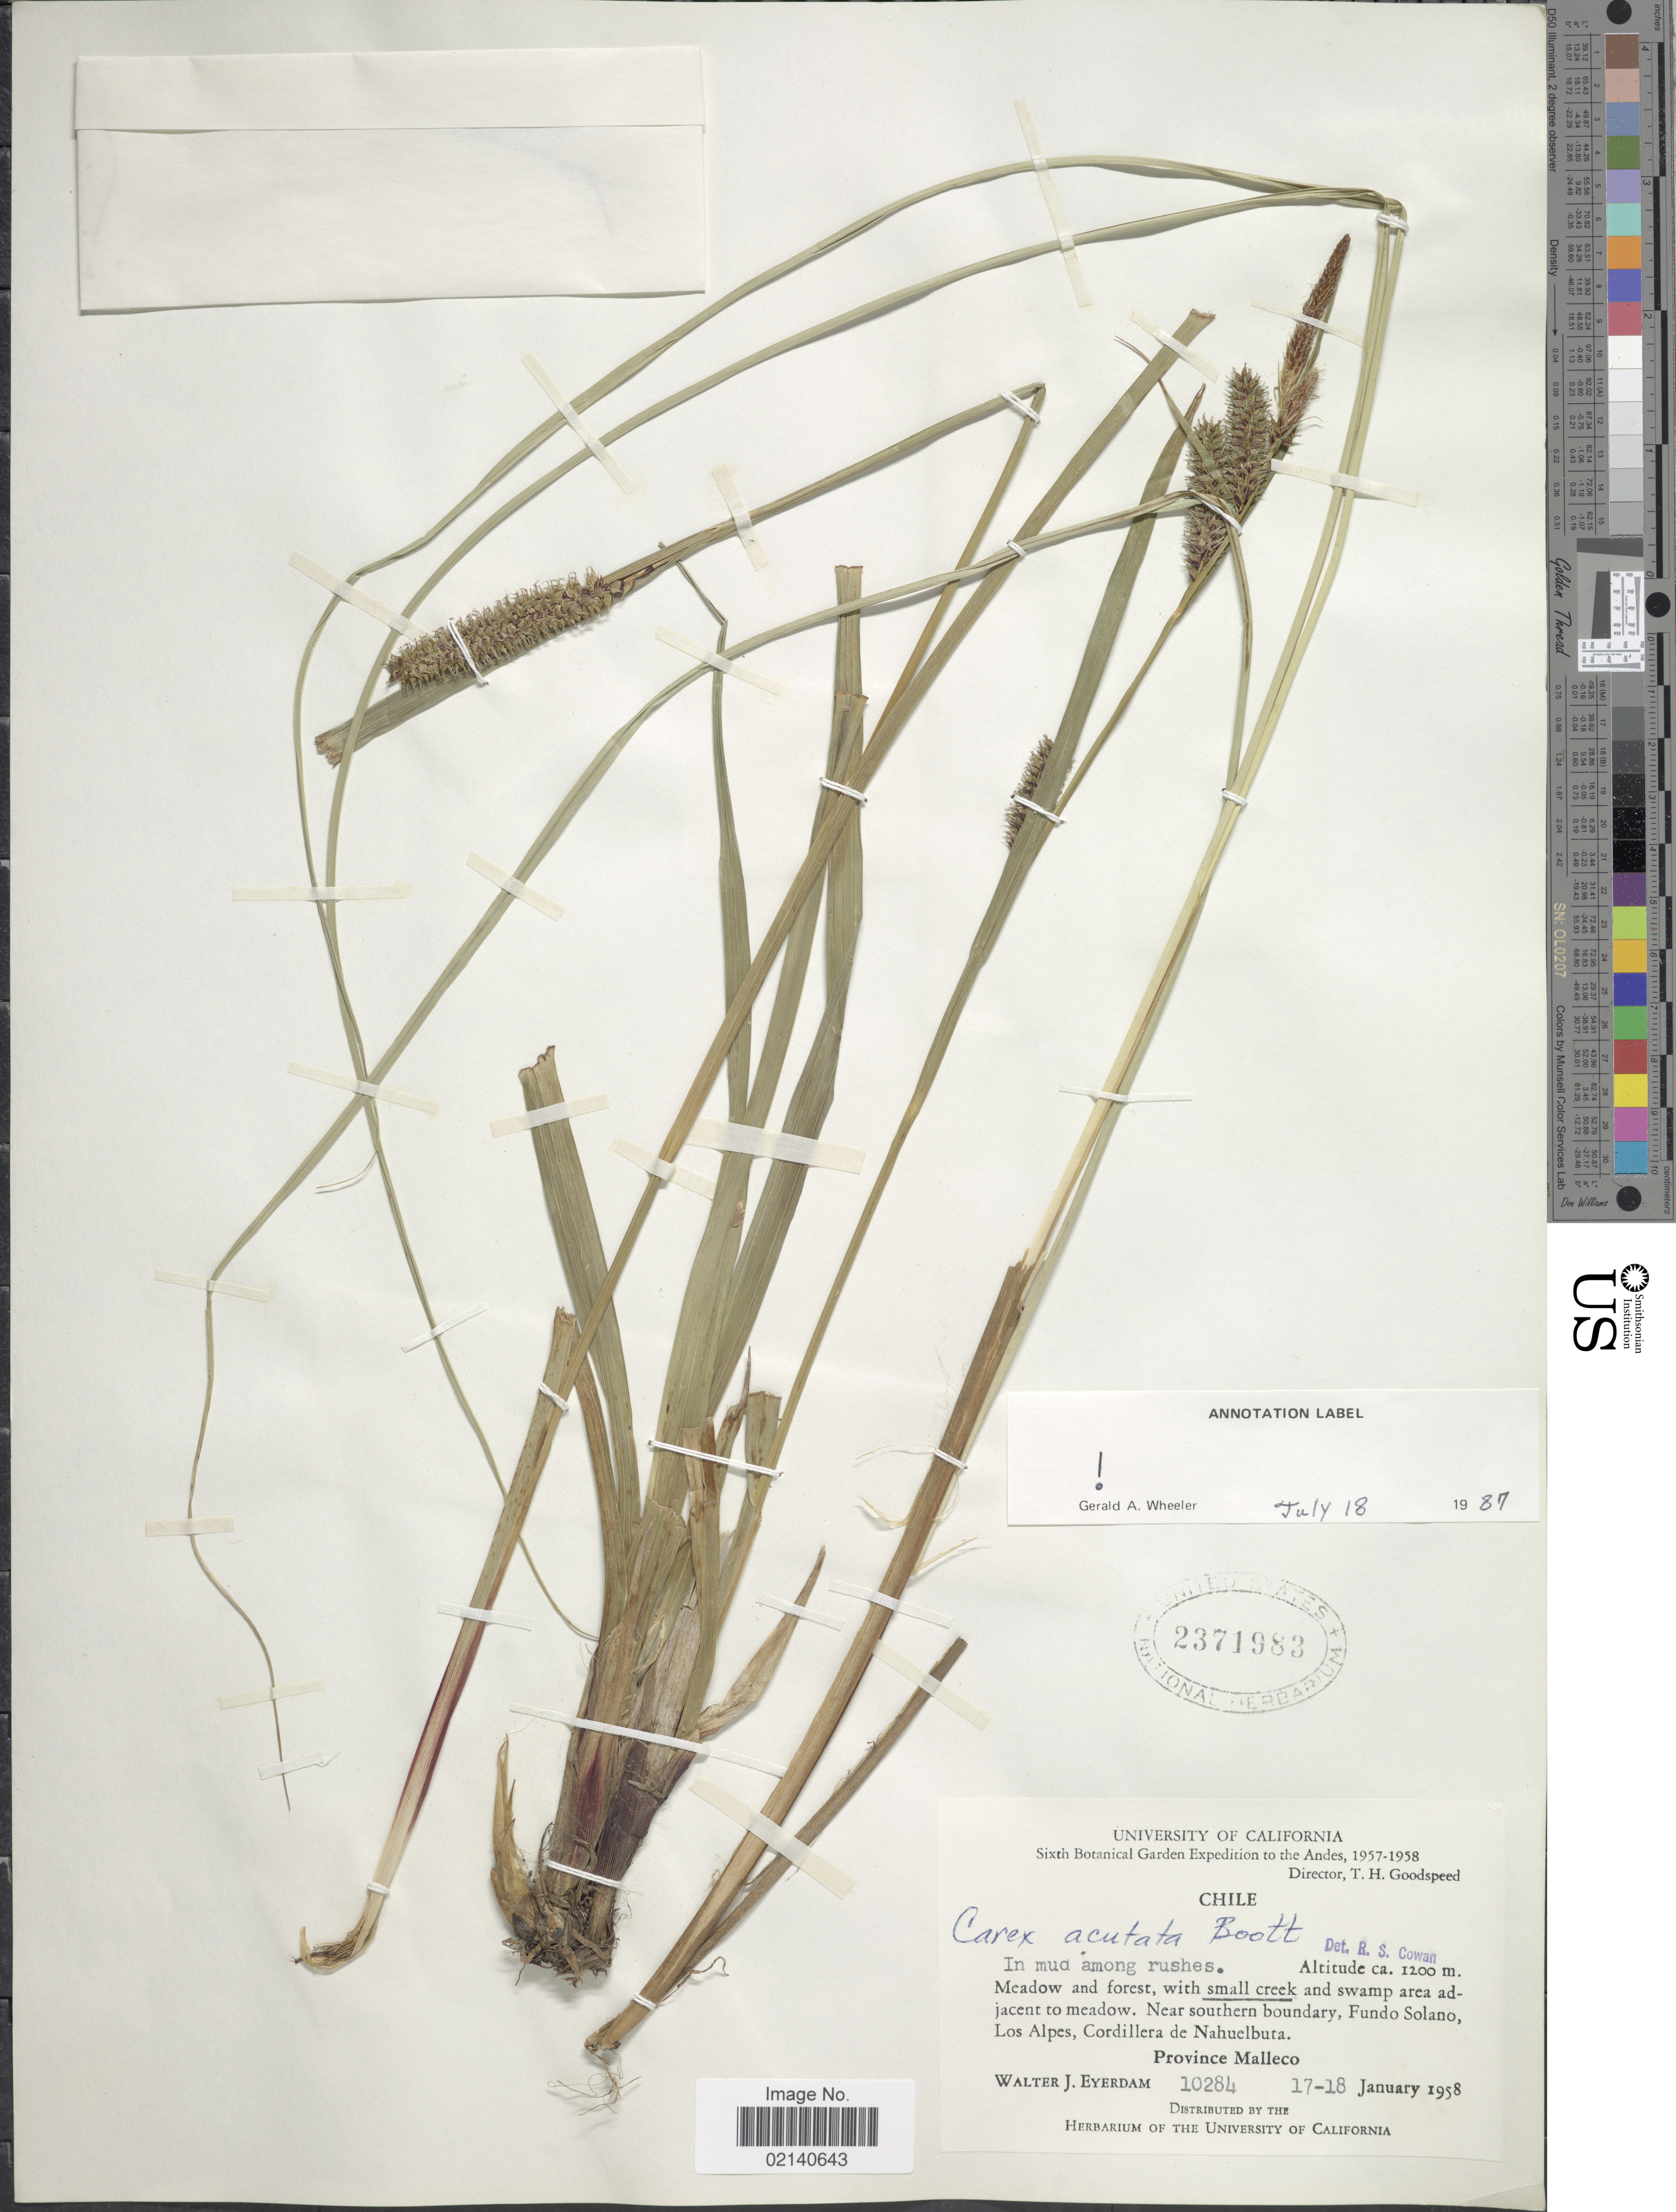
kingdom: Plantae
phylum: Tracheophyta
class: Liliopsida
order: Poales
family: Cyperaceae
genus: Carex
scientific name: Carex multispicata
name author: Kunze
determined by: Jiménez-Mejías, P.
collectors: W. J. Eyerdam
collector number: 10284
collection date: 1958-01-17/1958-01-18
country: Chile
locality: Near southern boundary, Fundo Solano, Los Alpes, Cordillera de Nahuelbuta. Province Malleco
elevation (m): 1200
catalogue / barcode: US 2371983